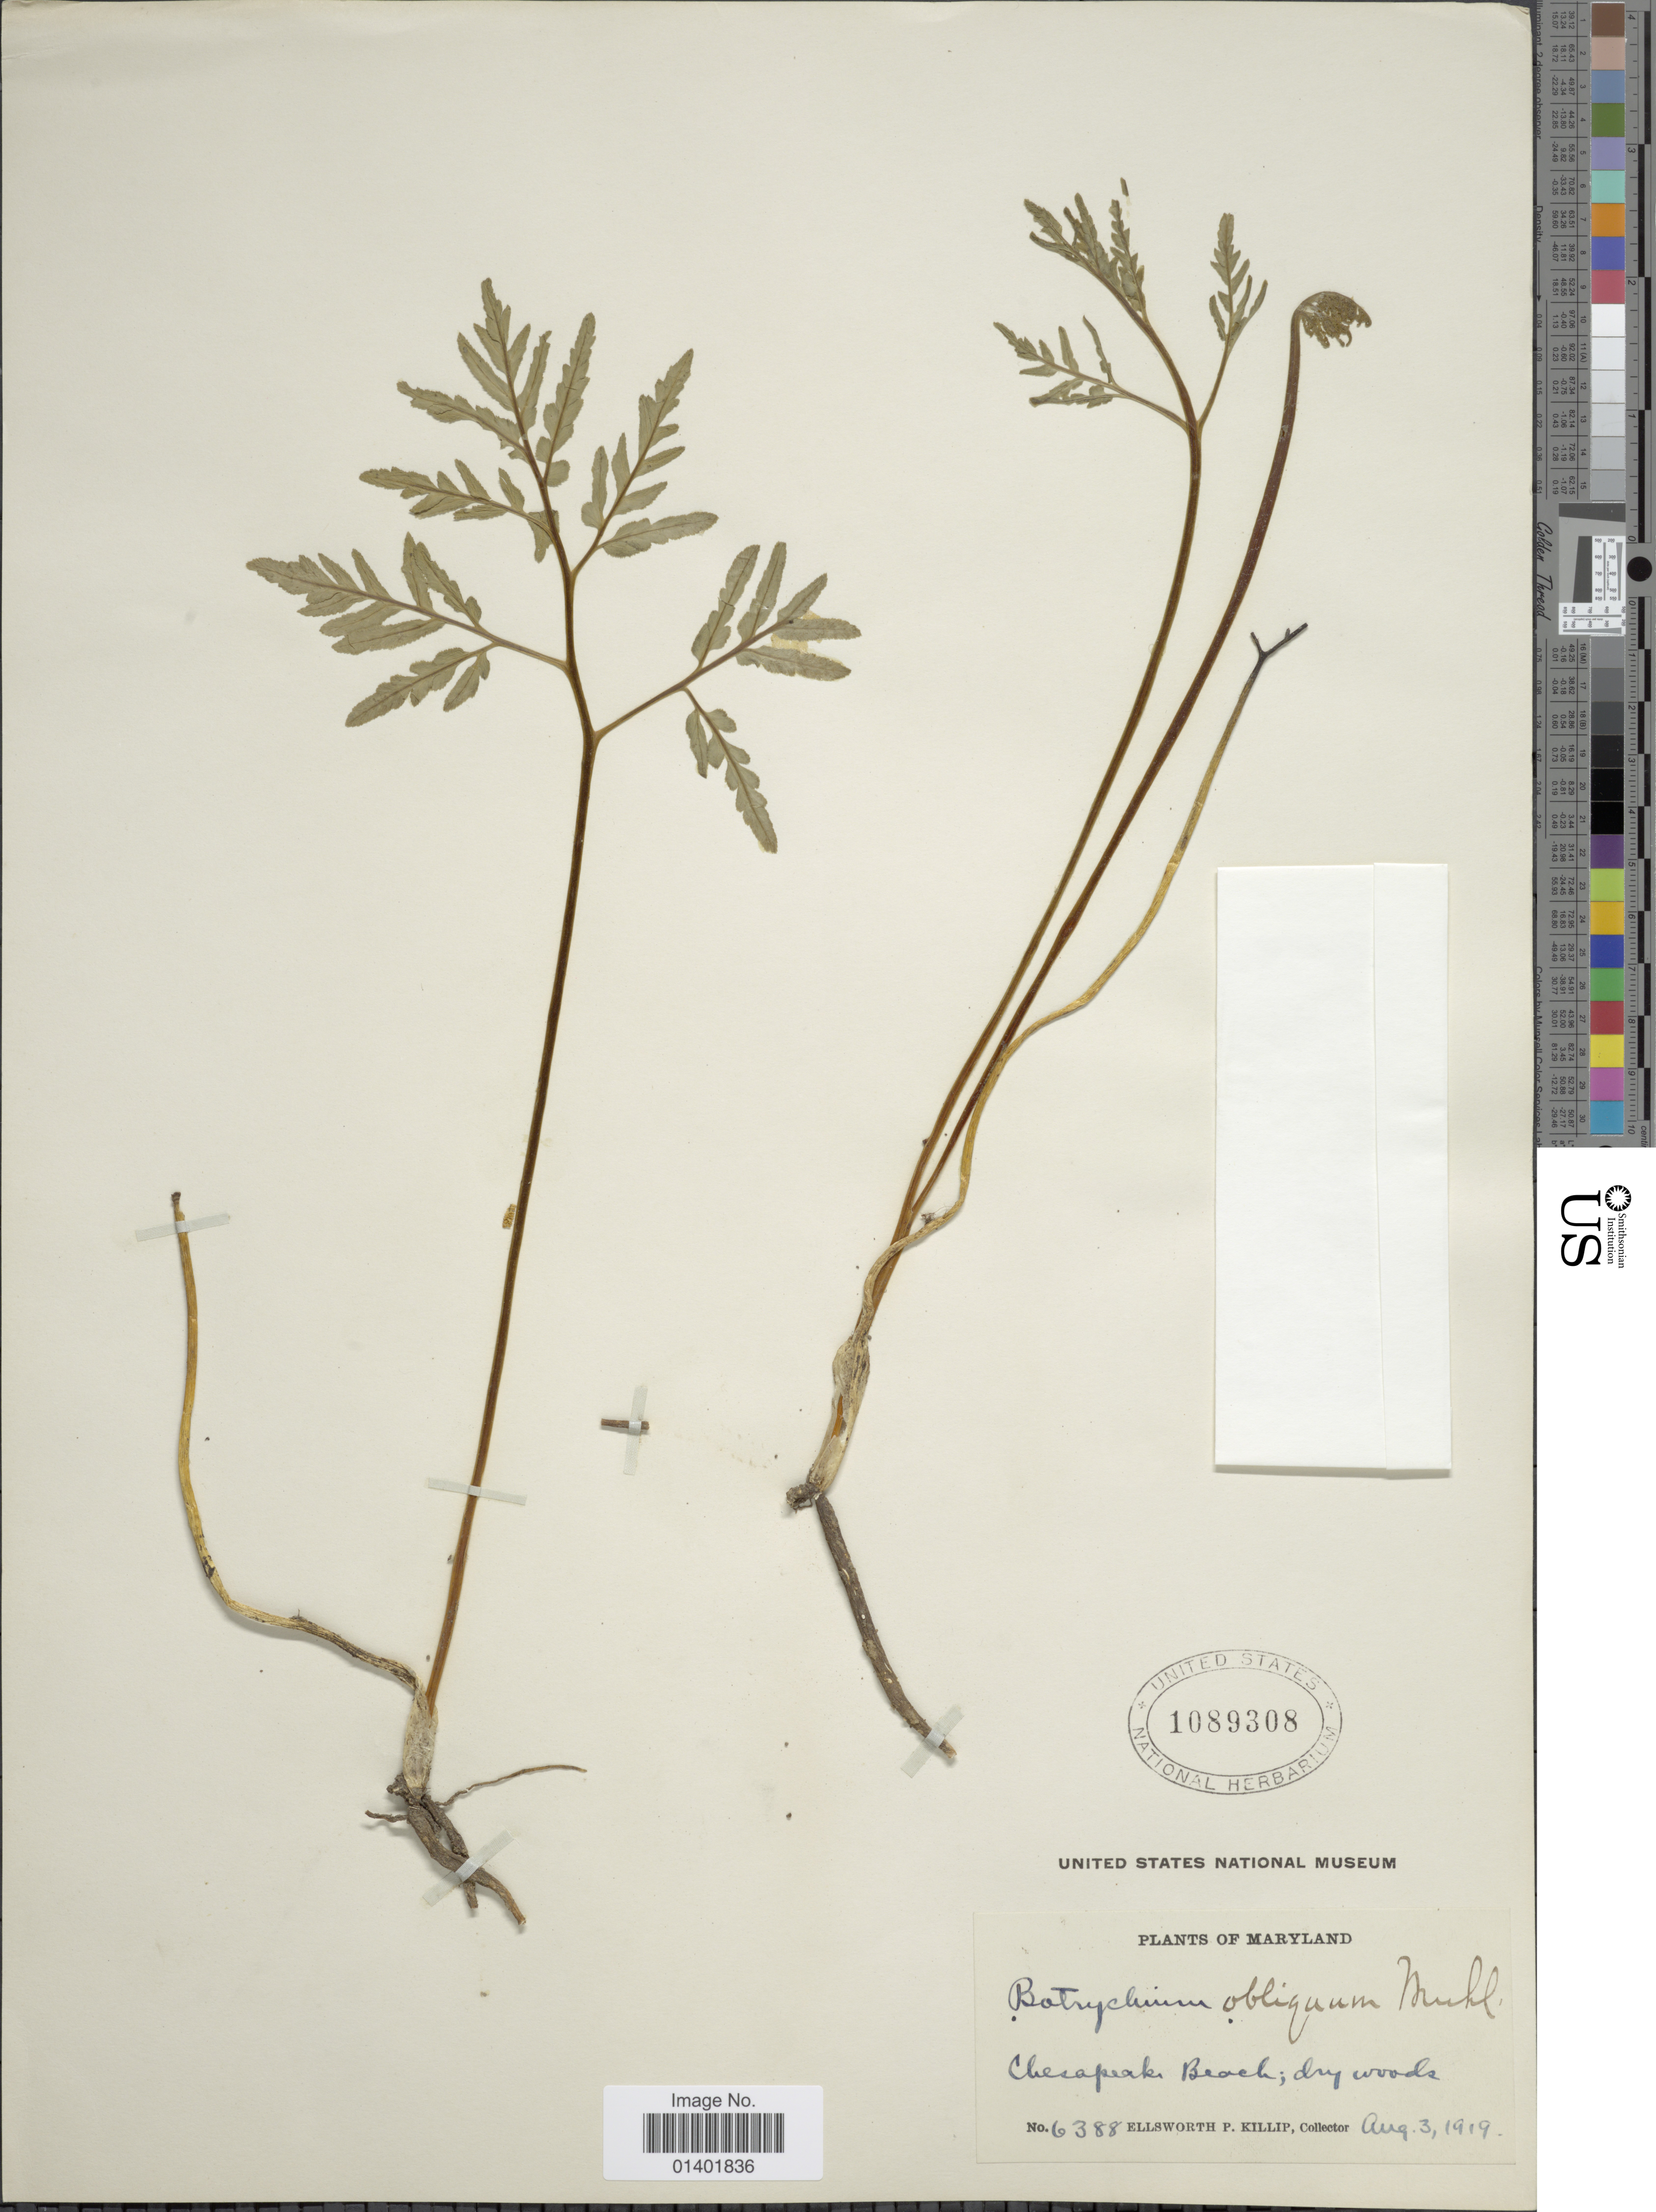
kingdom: Plantae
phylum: Tracheophyta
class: Polypodiopsida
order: Ophioglossales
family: Ophioglossaceae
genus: Botrychium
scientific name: Botrychium dissectum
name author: Spreng.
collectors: E. P. Killip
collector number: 6388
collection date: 1919-08-03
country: United States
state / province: Maryland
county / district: Calvert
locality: Chesapeake Beach; dry woods.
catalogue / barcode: US 1089308